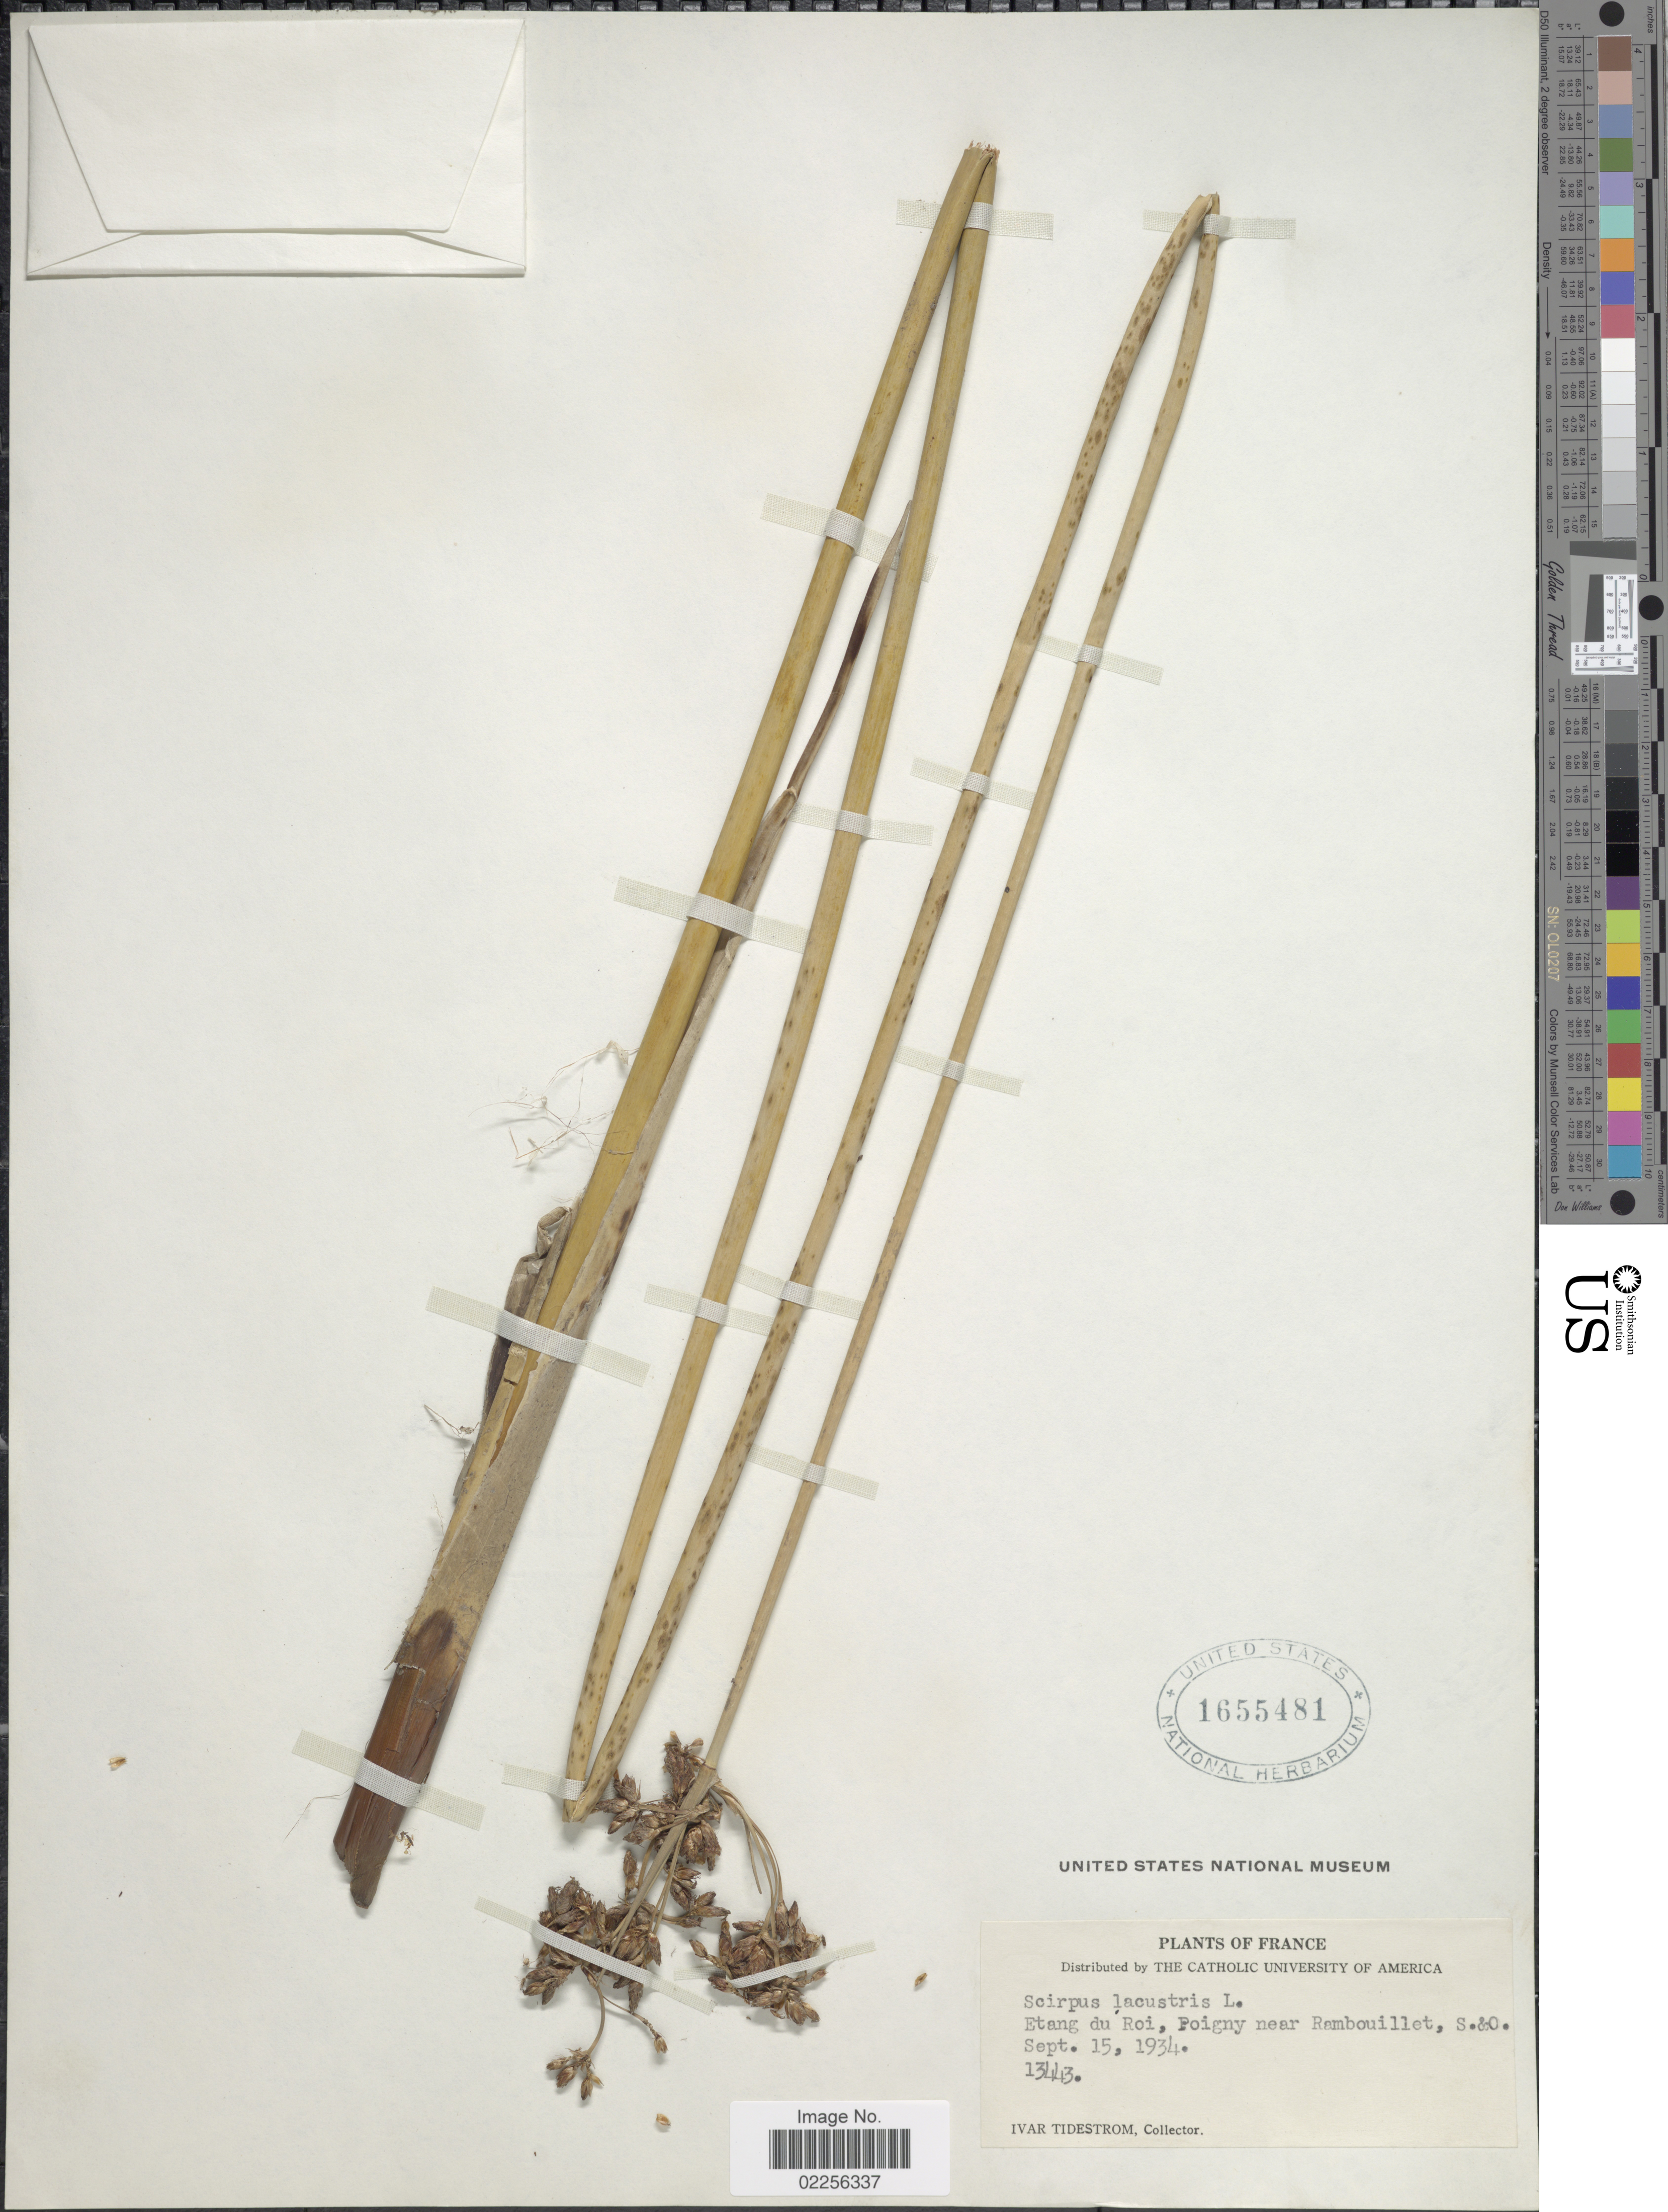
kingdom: Plantae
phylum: Tracheophyta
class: Liliopsida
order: Poales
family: Cyperaceae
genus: Schoenoplectus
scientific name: Schoenoplectus lacustris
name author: (L.) Palla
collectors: I. F. Tidestrom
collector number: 13443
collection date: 1934-09-15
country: France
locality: Étang du Roi, Voigny near Rambouillet, S. & O.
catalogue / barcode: US 1655481